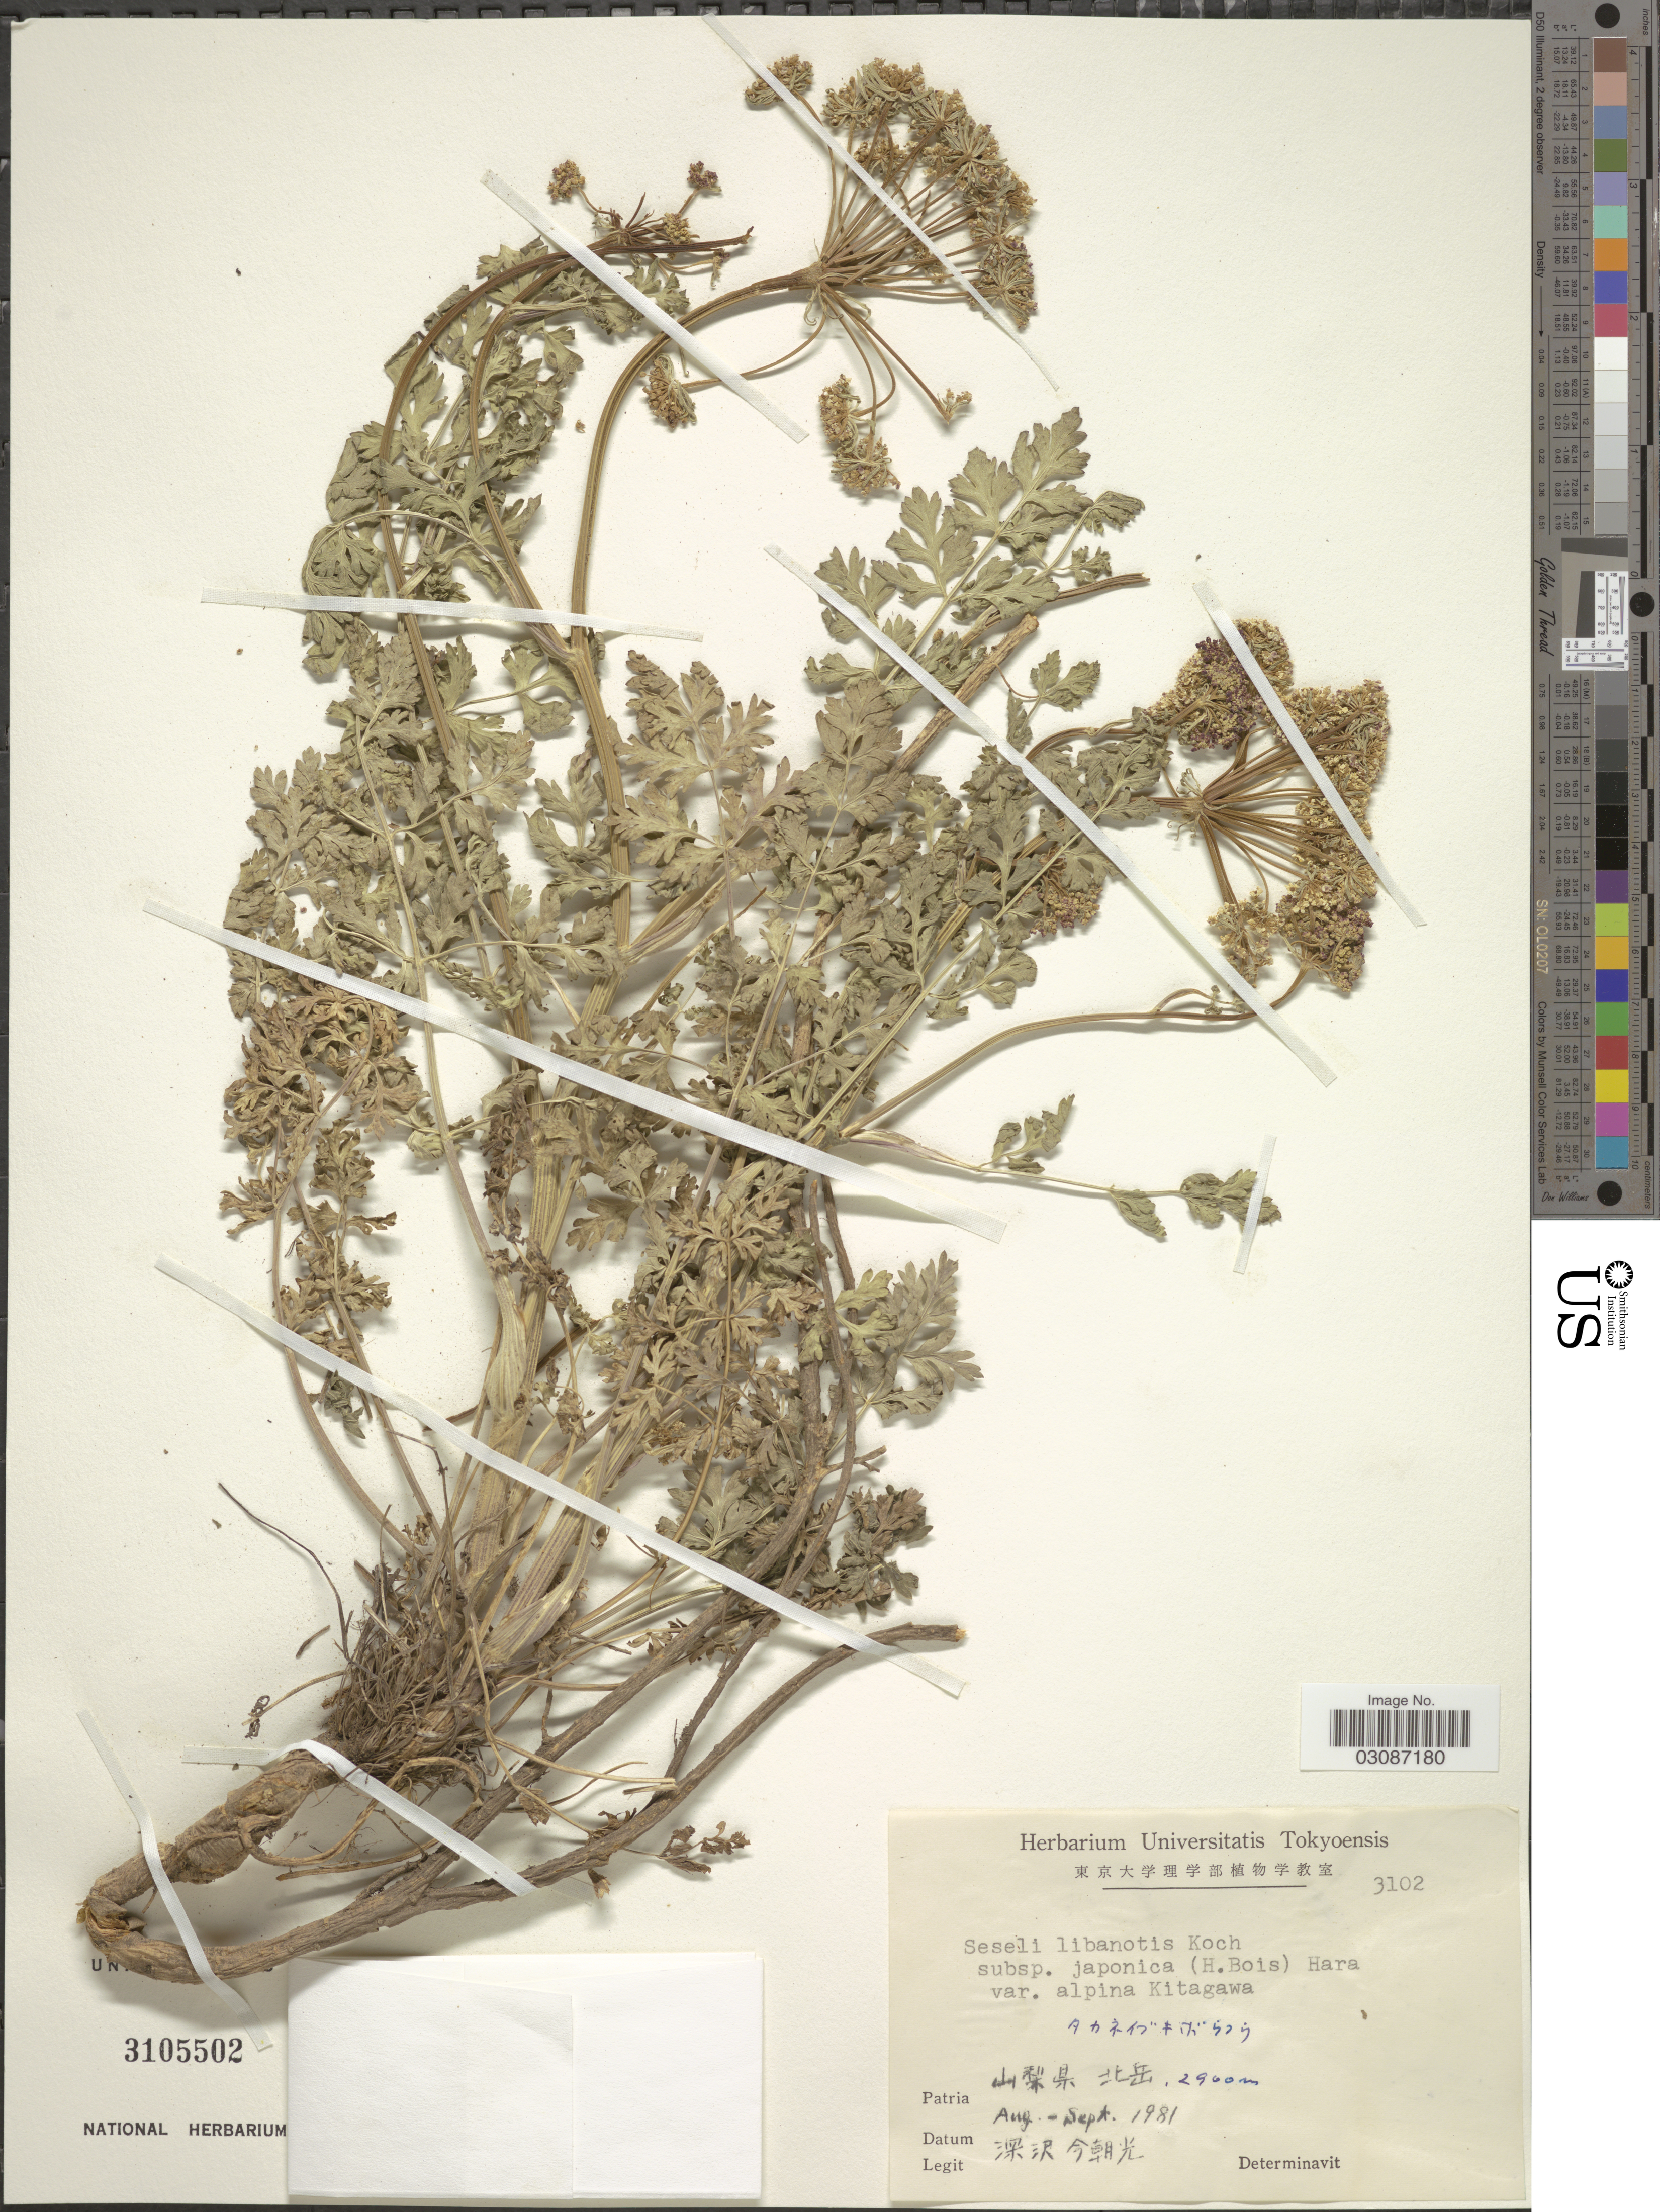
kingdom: Plantae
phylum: Tracheophyta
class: Magnoliopsida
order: Apiales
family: Apiaceae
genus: Seseli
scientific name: Seseli libanotis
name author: Koch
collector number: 3102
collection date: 1981-08/1981-09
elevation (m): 2900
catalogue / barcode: US 3105502